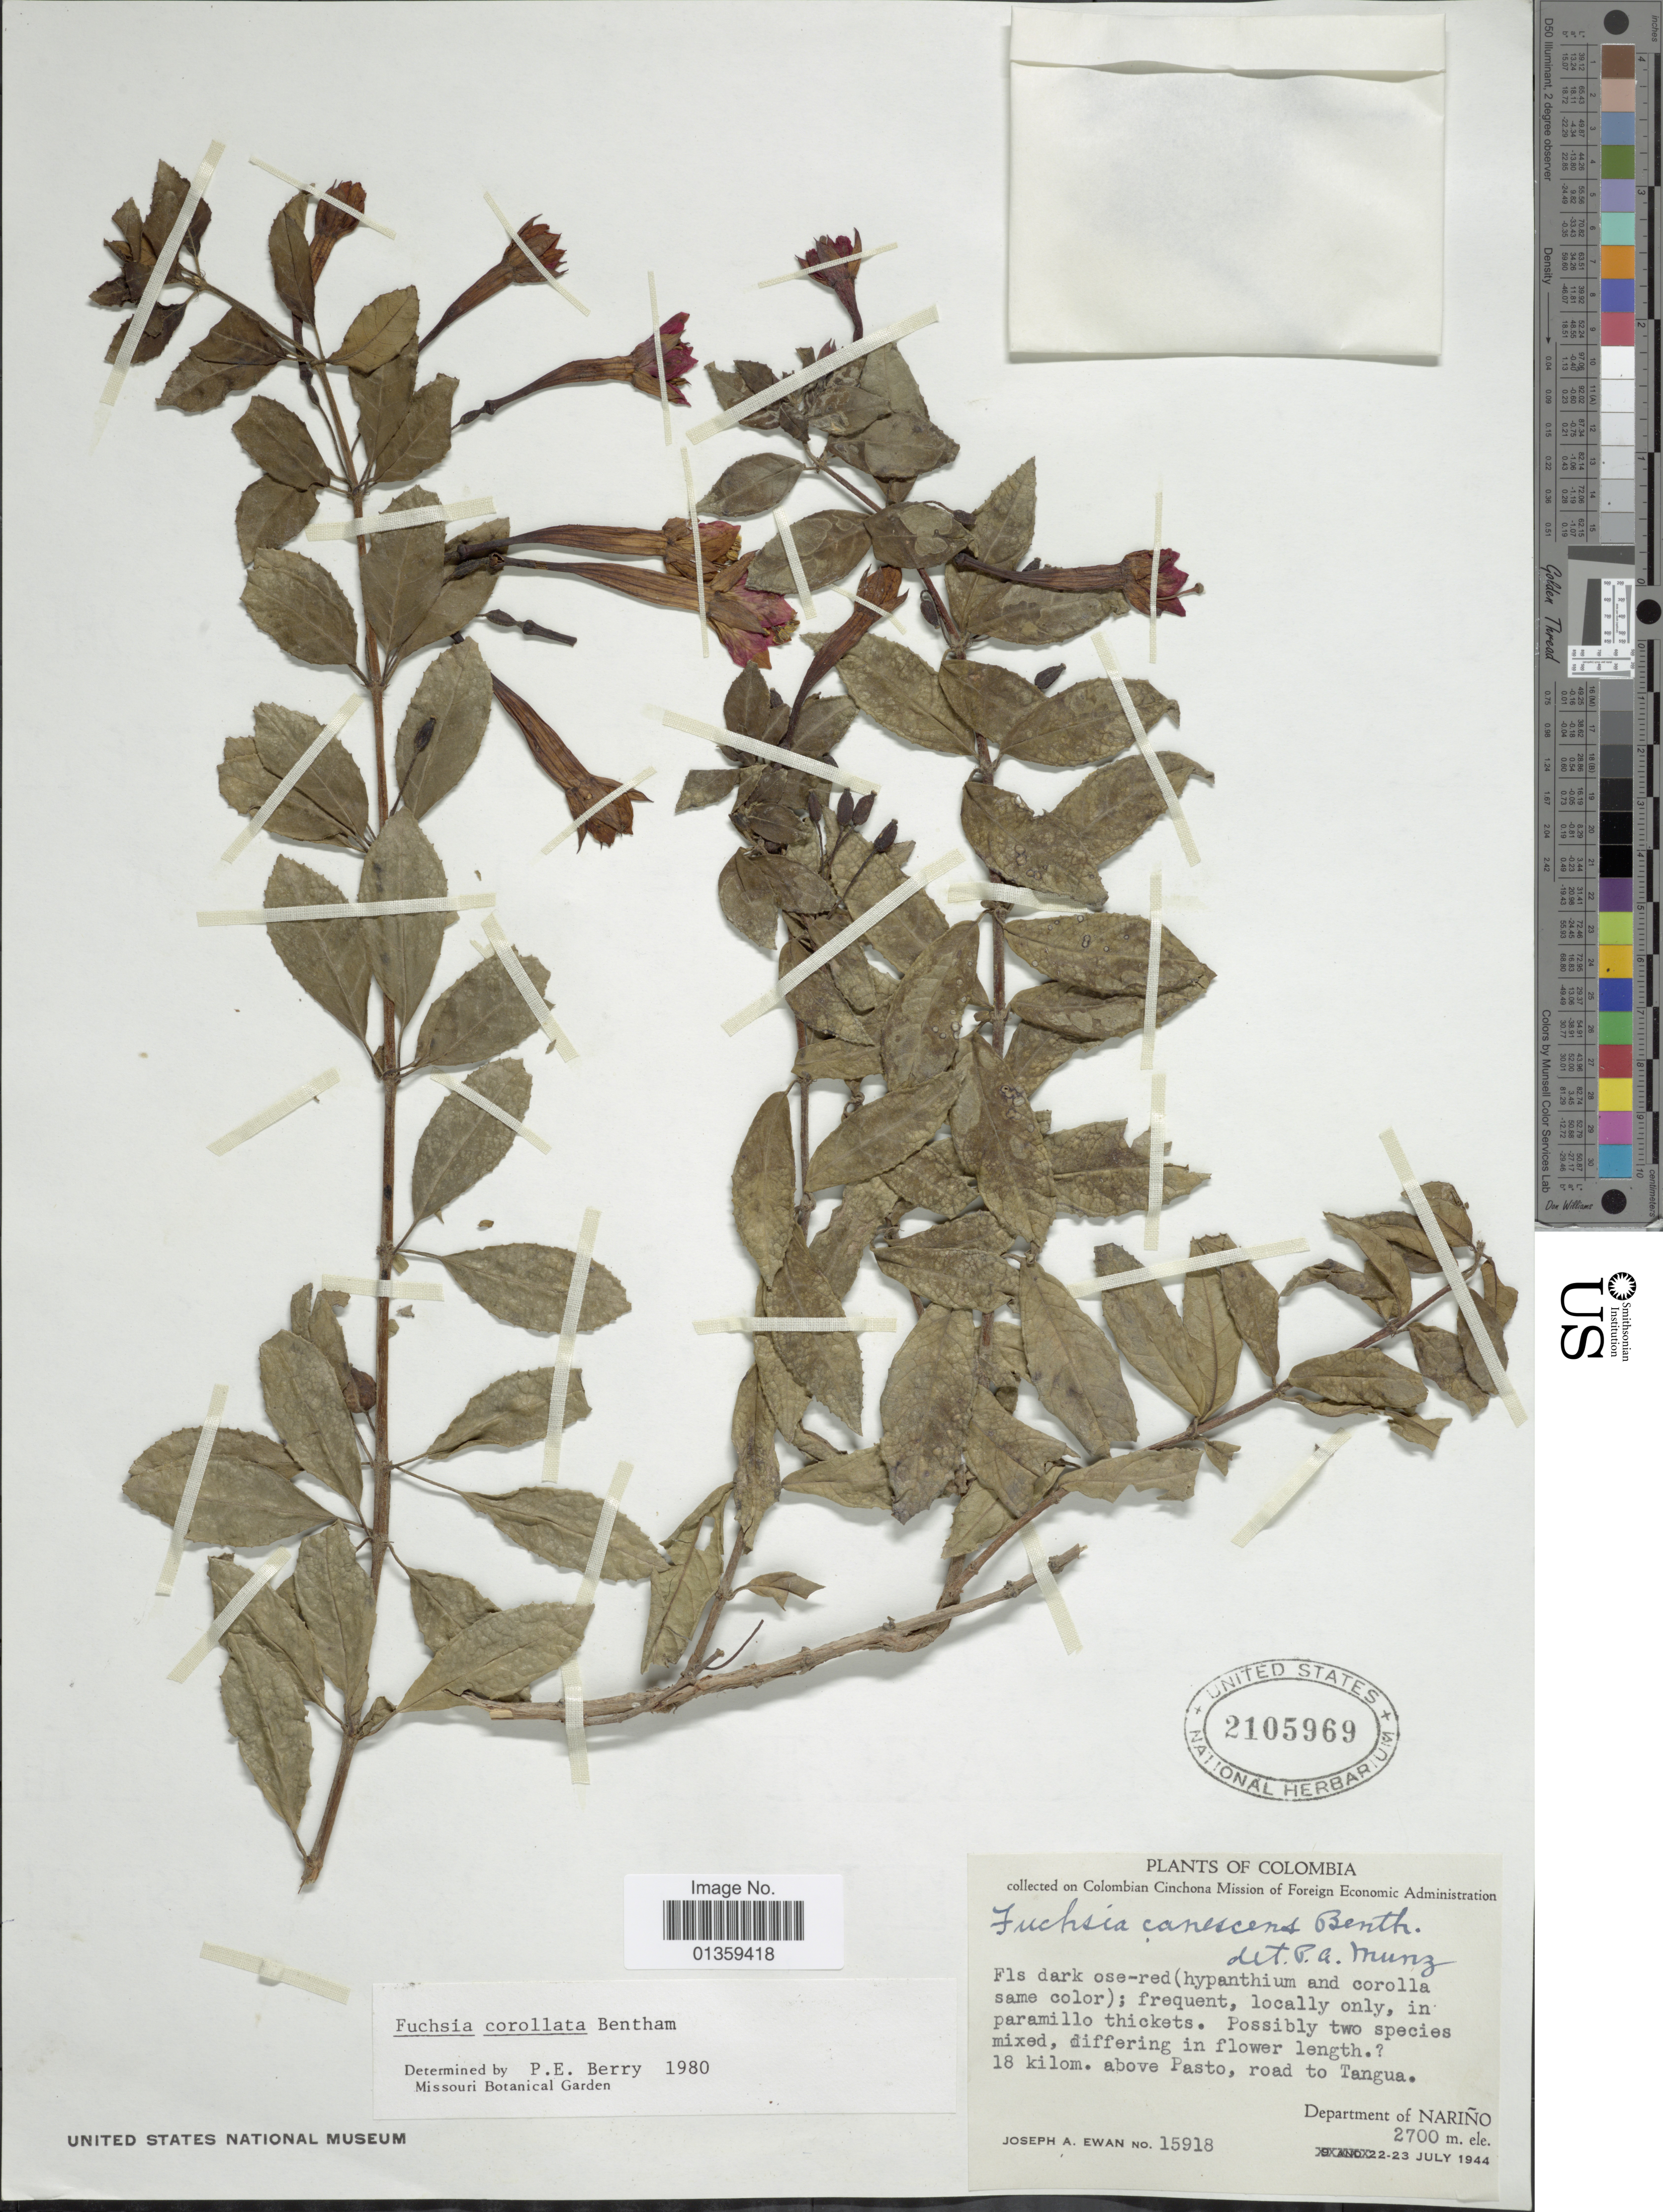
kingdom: Plantae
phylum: Tracheophyta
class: Magnoliopsida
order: Myrtales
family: Onagraceae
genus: Fuchsia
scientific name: Fuchsia corollata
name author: Benth.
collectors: J. A. Ewan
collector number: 15918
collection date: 1944-07-23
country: Colombia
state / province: Nariño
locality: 18 kilom. above Pasto, road to Tangua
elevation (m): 2700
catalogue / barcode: US 2105969